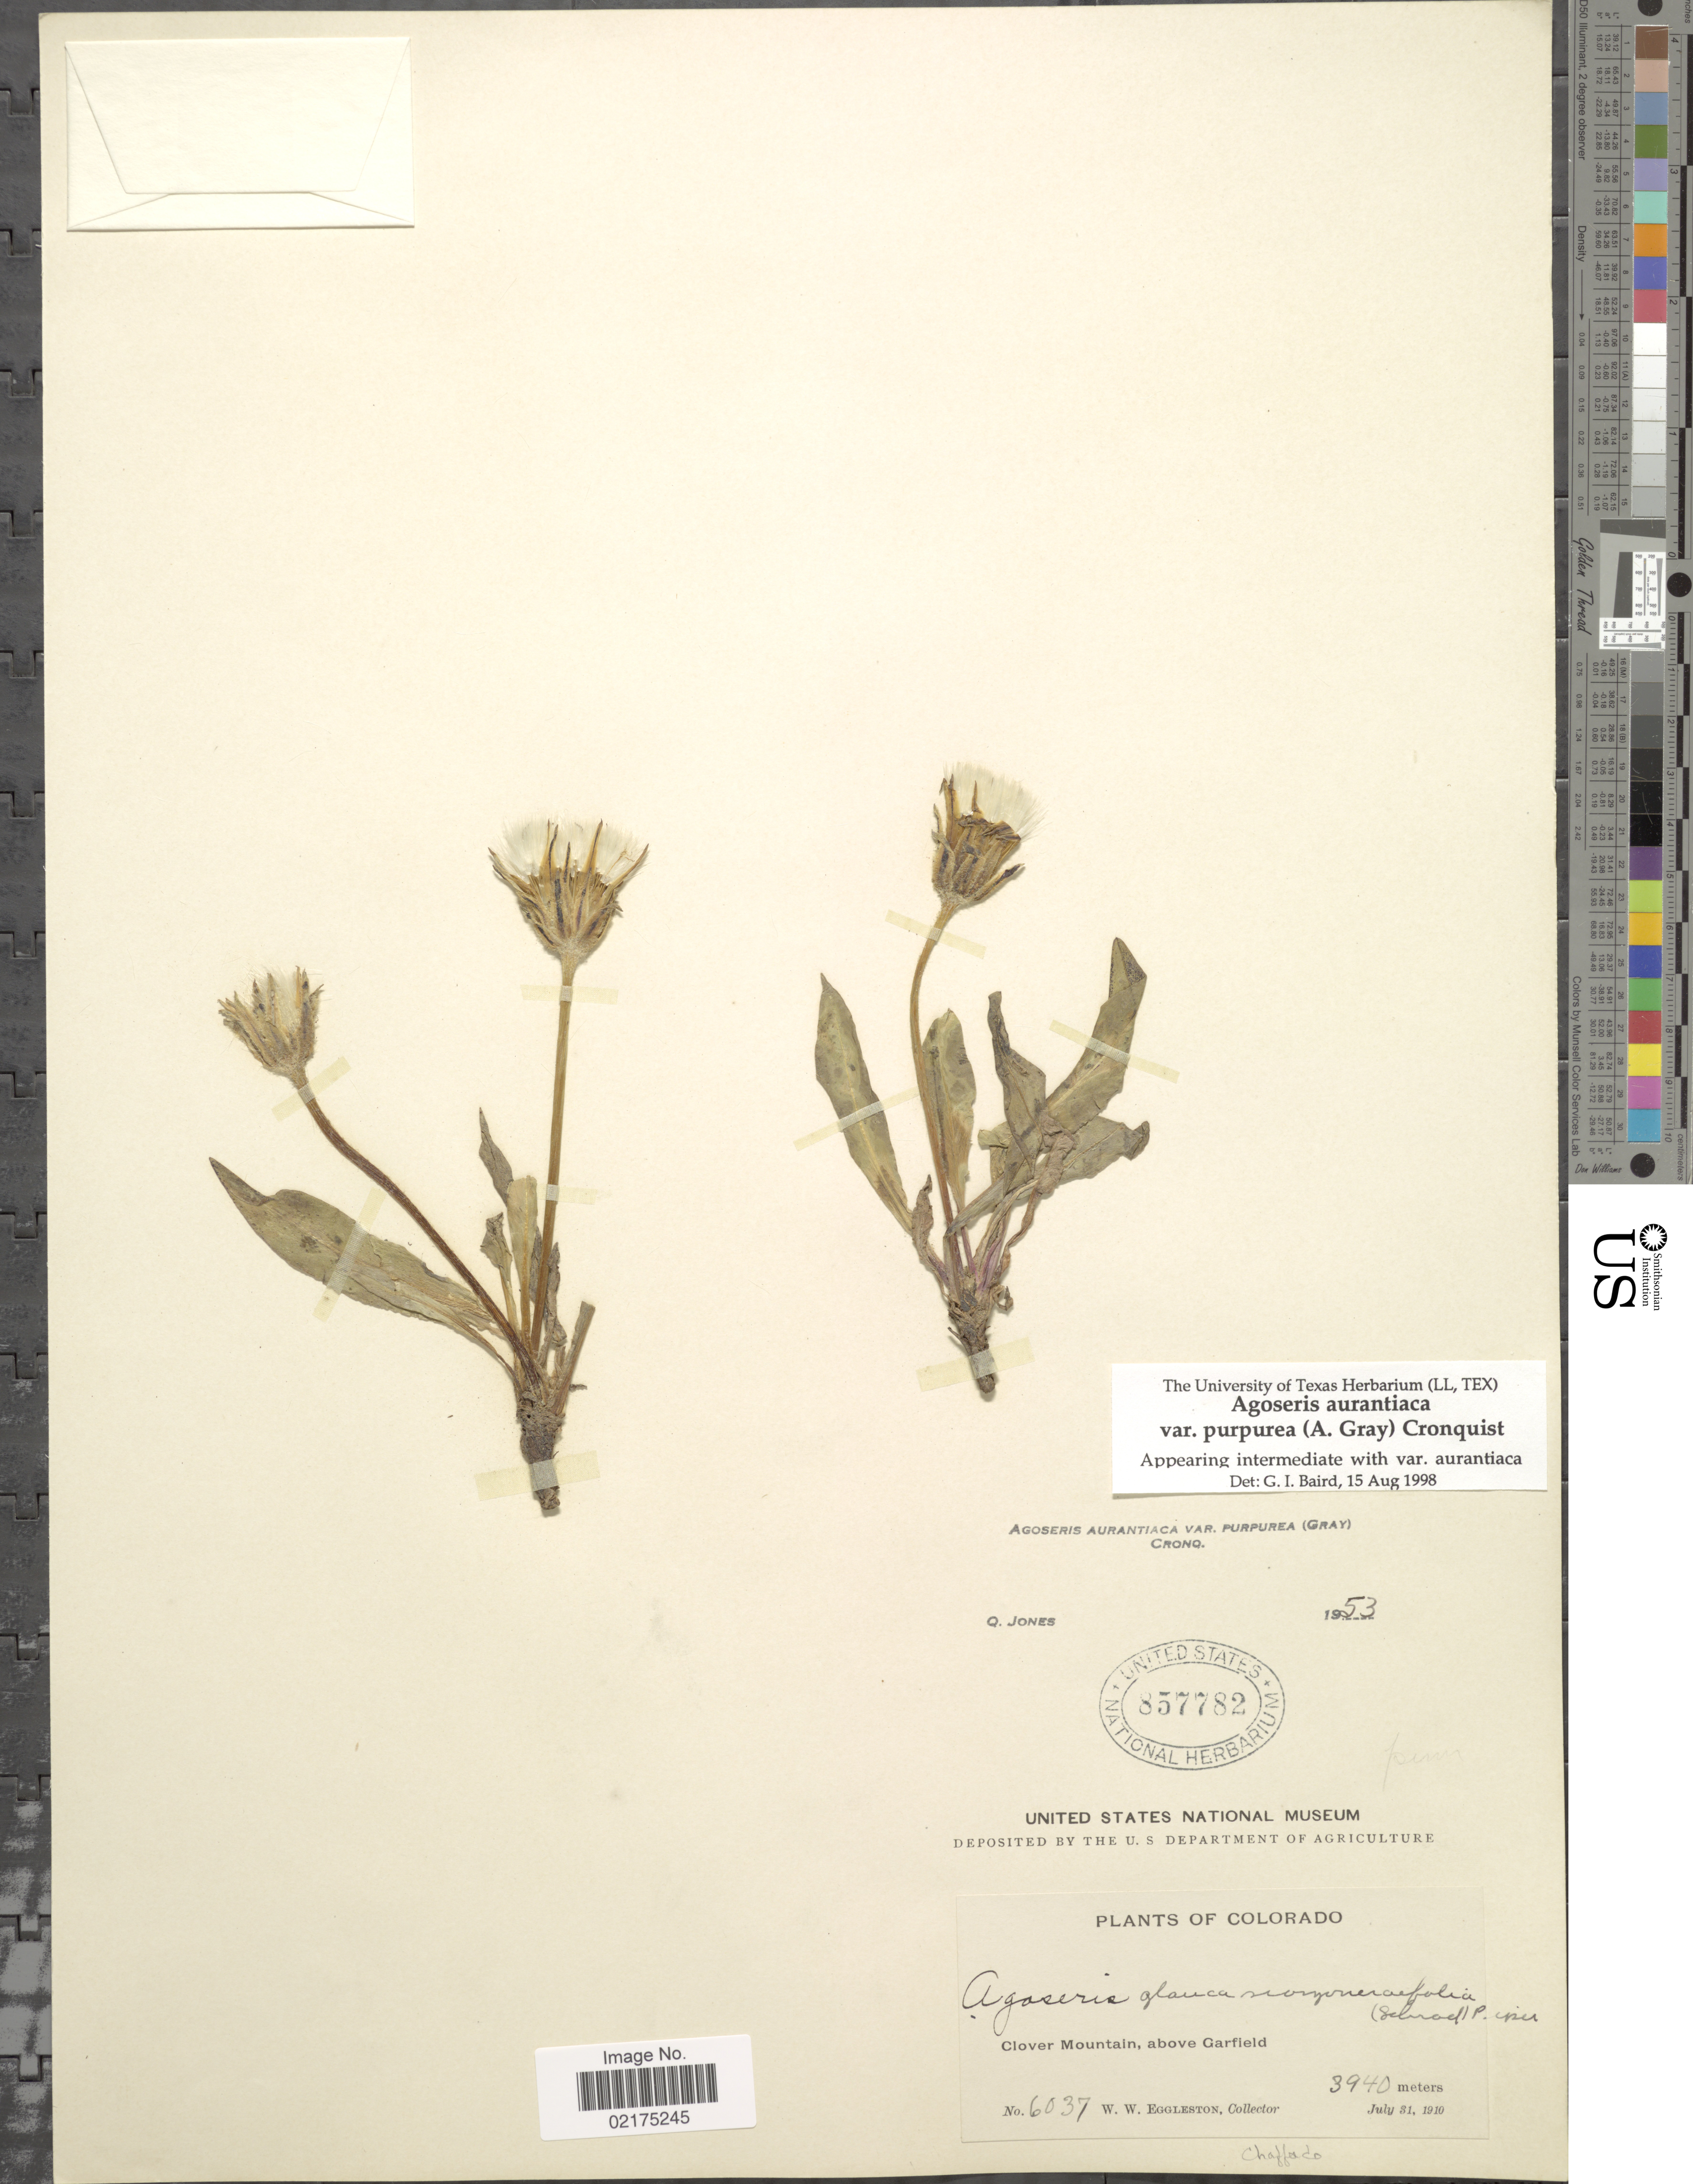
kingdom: Plantae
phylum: Tracheophyta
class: Magnoliopsida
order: Asterales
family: Asteraceae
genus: Agoseris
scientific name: Agoseris aurantiaca var. aurantiaca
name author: (Hook.) Greene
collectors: W. W. Eggleston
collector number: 6037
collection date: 1910-07-31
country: United States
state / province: Colorado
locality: Clover Mountain, above Garfield, Chaffee Co.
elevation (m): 3940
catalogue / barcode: US 857782